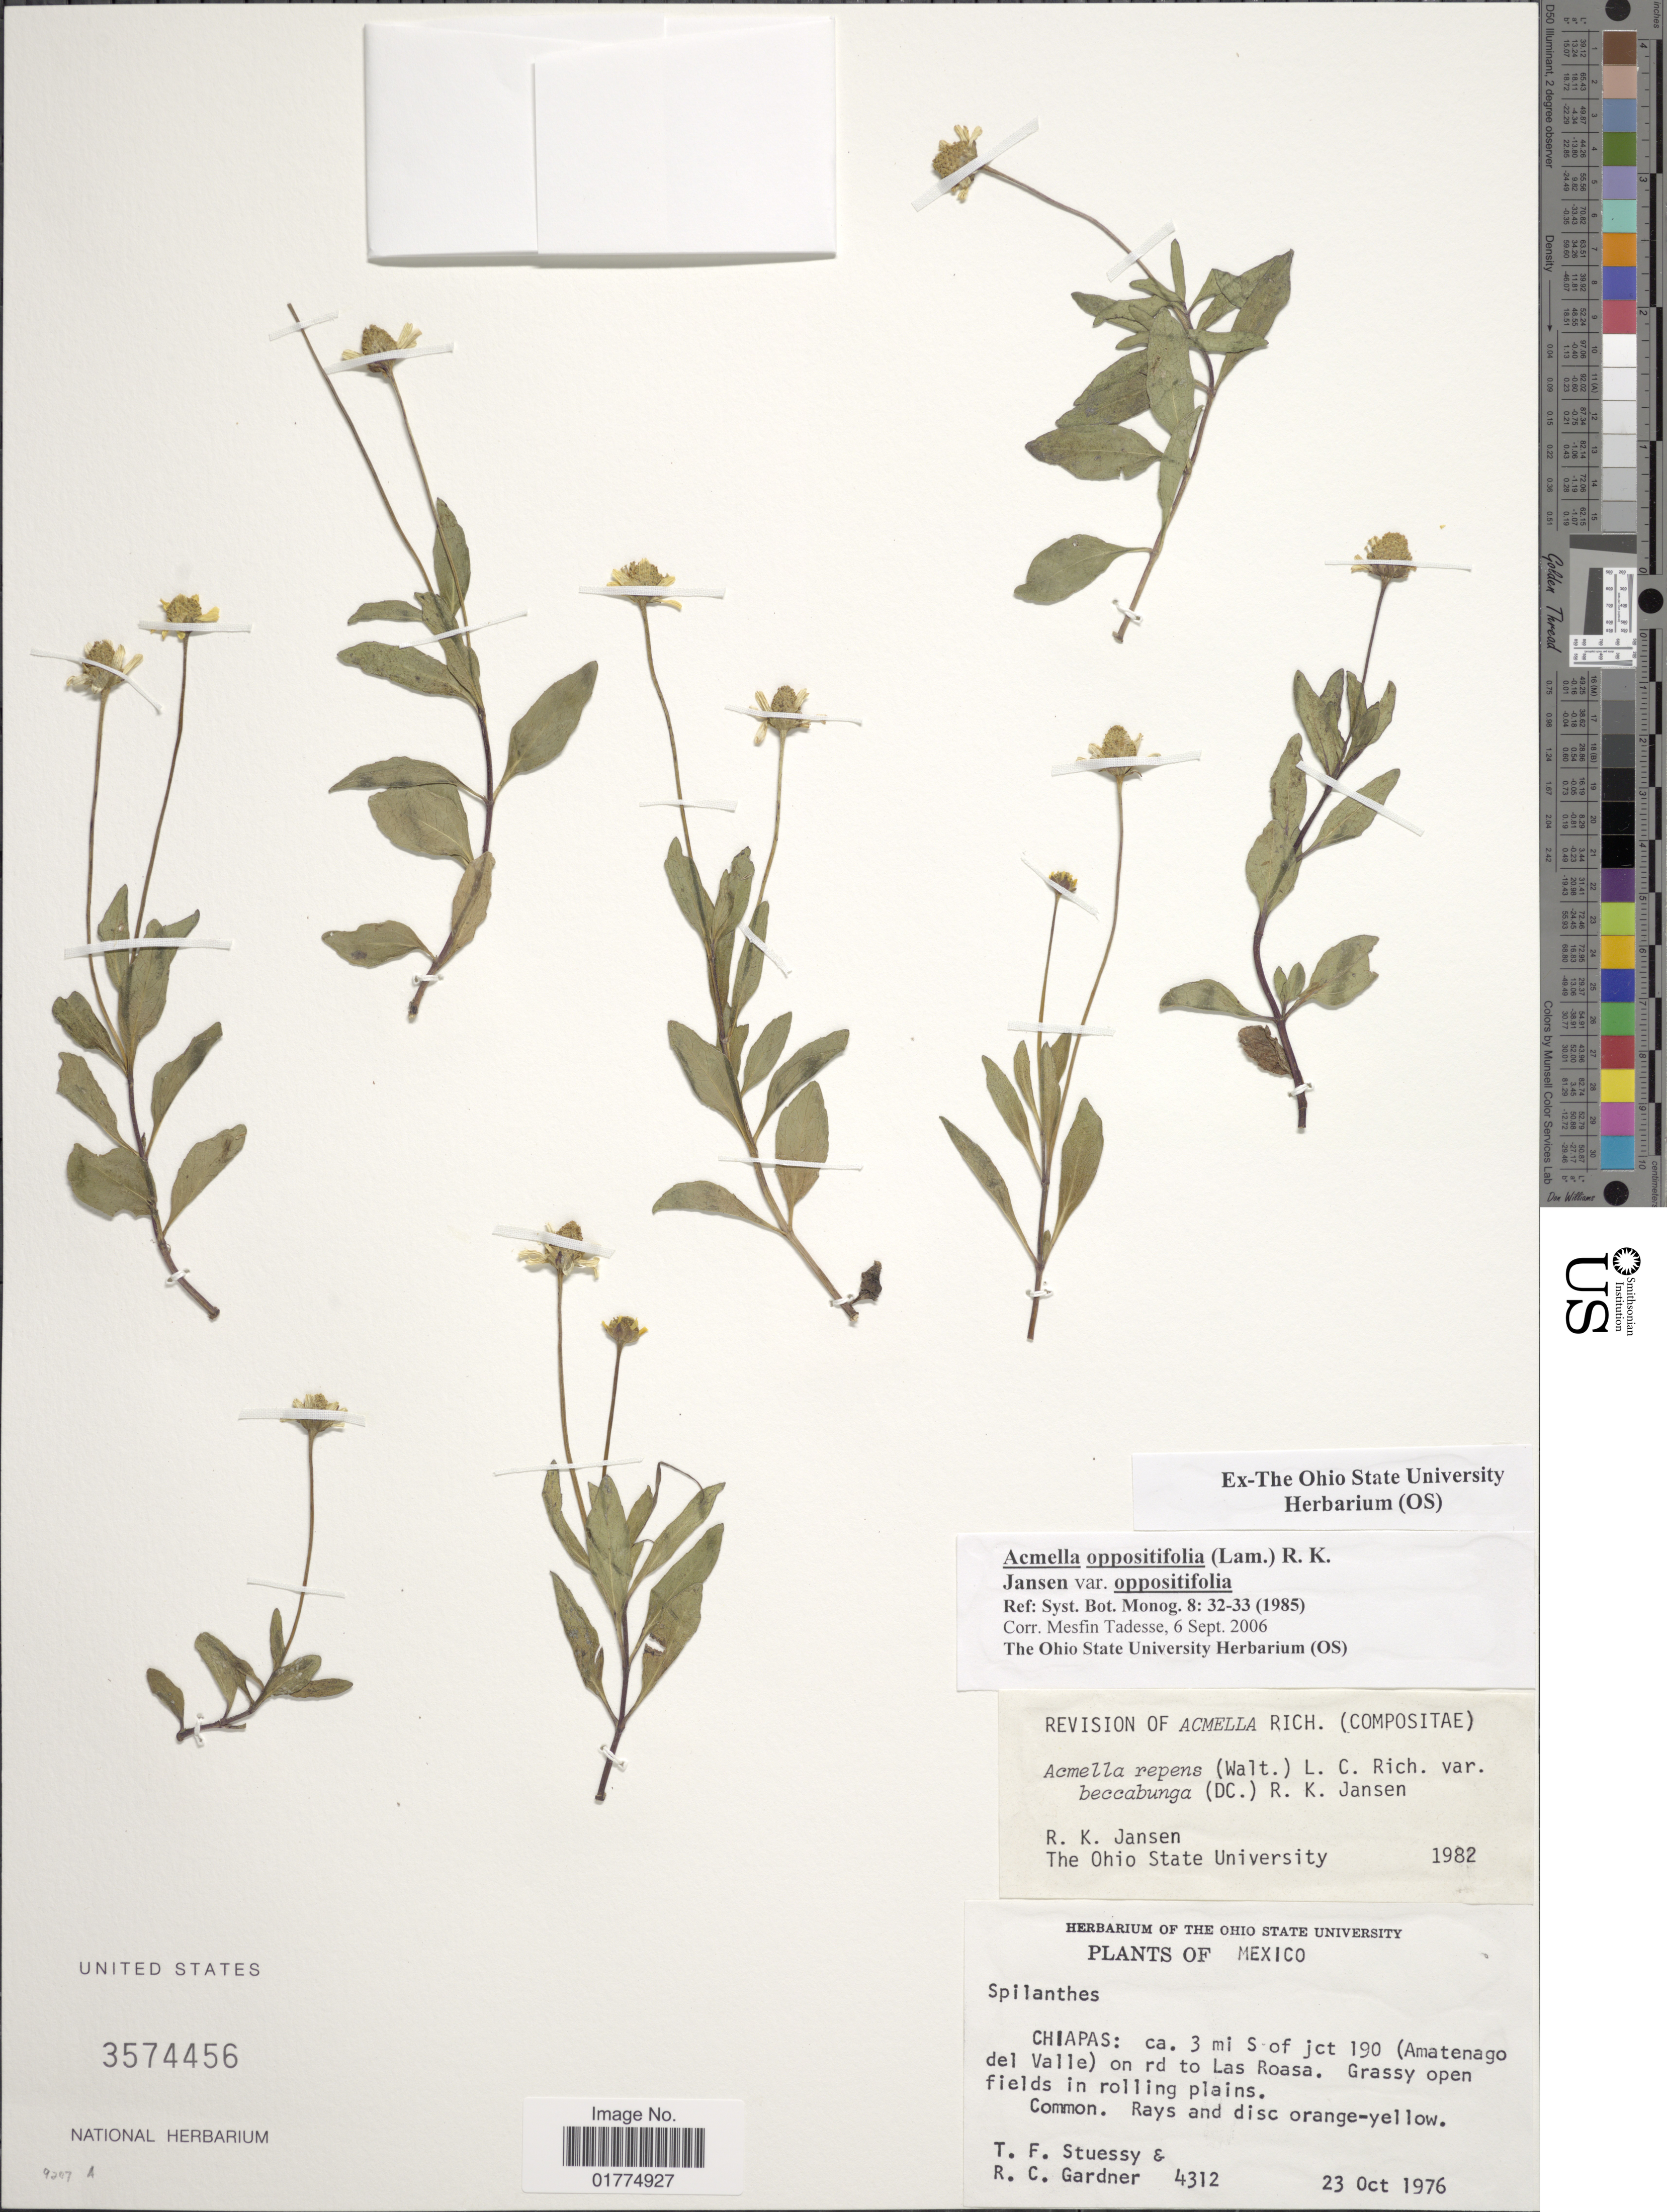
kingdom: Plantae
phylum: Tracheophyta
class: Magnoliopsida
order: Asterales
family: Asteraceae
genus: Acmella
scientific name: Acmella repens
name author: (Walter) Rich.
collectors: T. Stuessy & R. C. Gardner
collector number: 4312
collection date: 1976-10-23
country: Mexico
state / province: Chiapas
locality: Chiapas: ca. 3 mi S of jct 190 (Amatenago del Valle) on rd to Las Roasa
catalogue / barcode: US 3574456